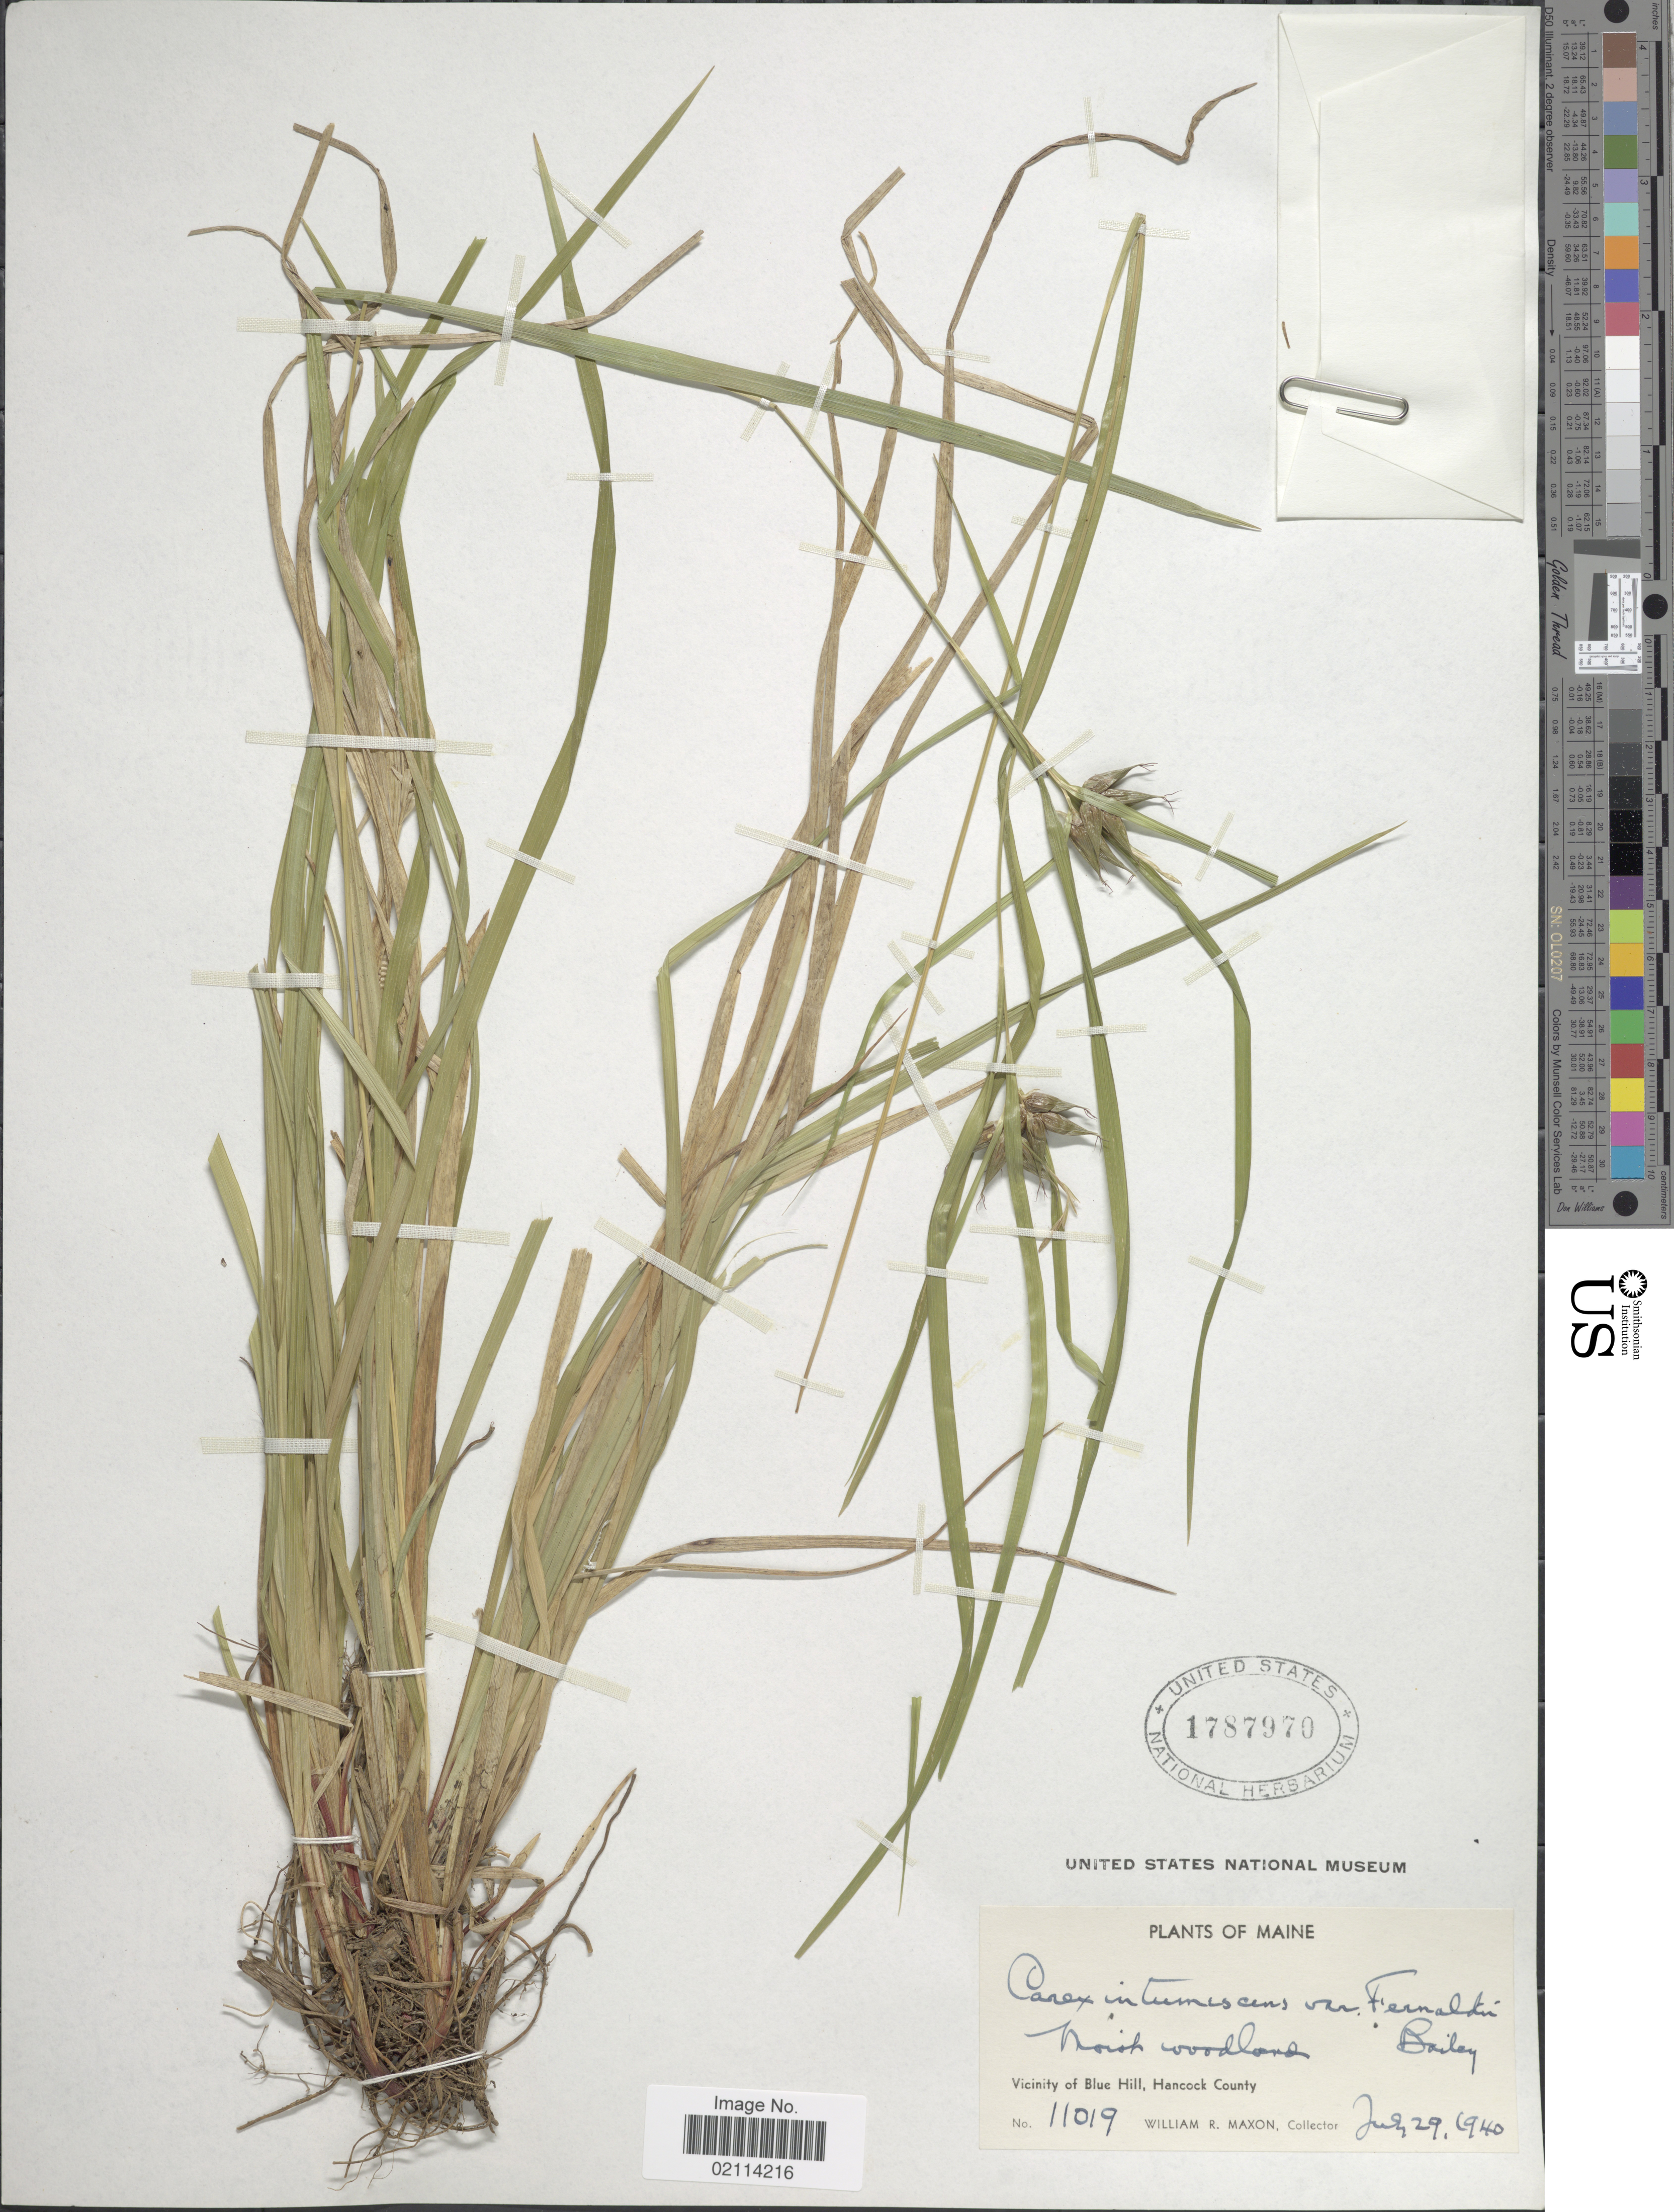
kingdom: Plantae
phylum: Tracheophyta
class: Liliopsida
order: Poales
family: Cyperaceae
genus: Carex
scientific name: Carex intumescens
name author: Rudge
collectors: W. R. Maxon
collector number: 11019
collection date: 1940-07-29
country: United States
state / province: Maine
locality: Moist woodland, Vicinity of Blue Hill, Hancock County.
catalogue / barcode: US 1787970